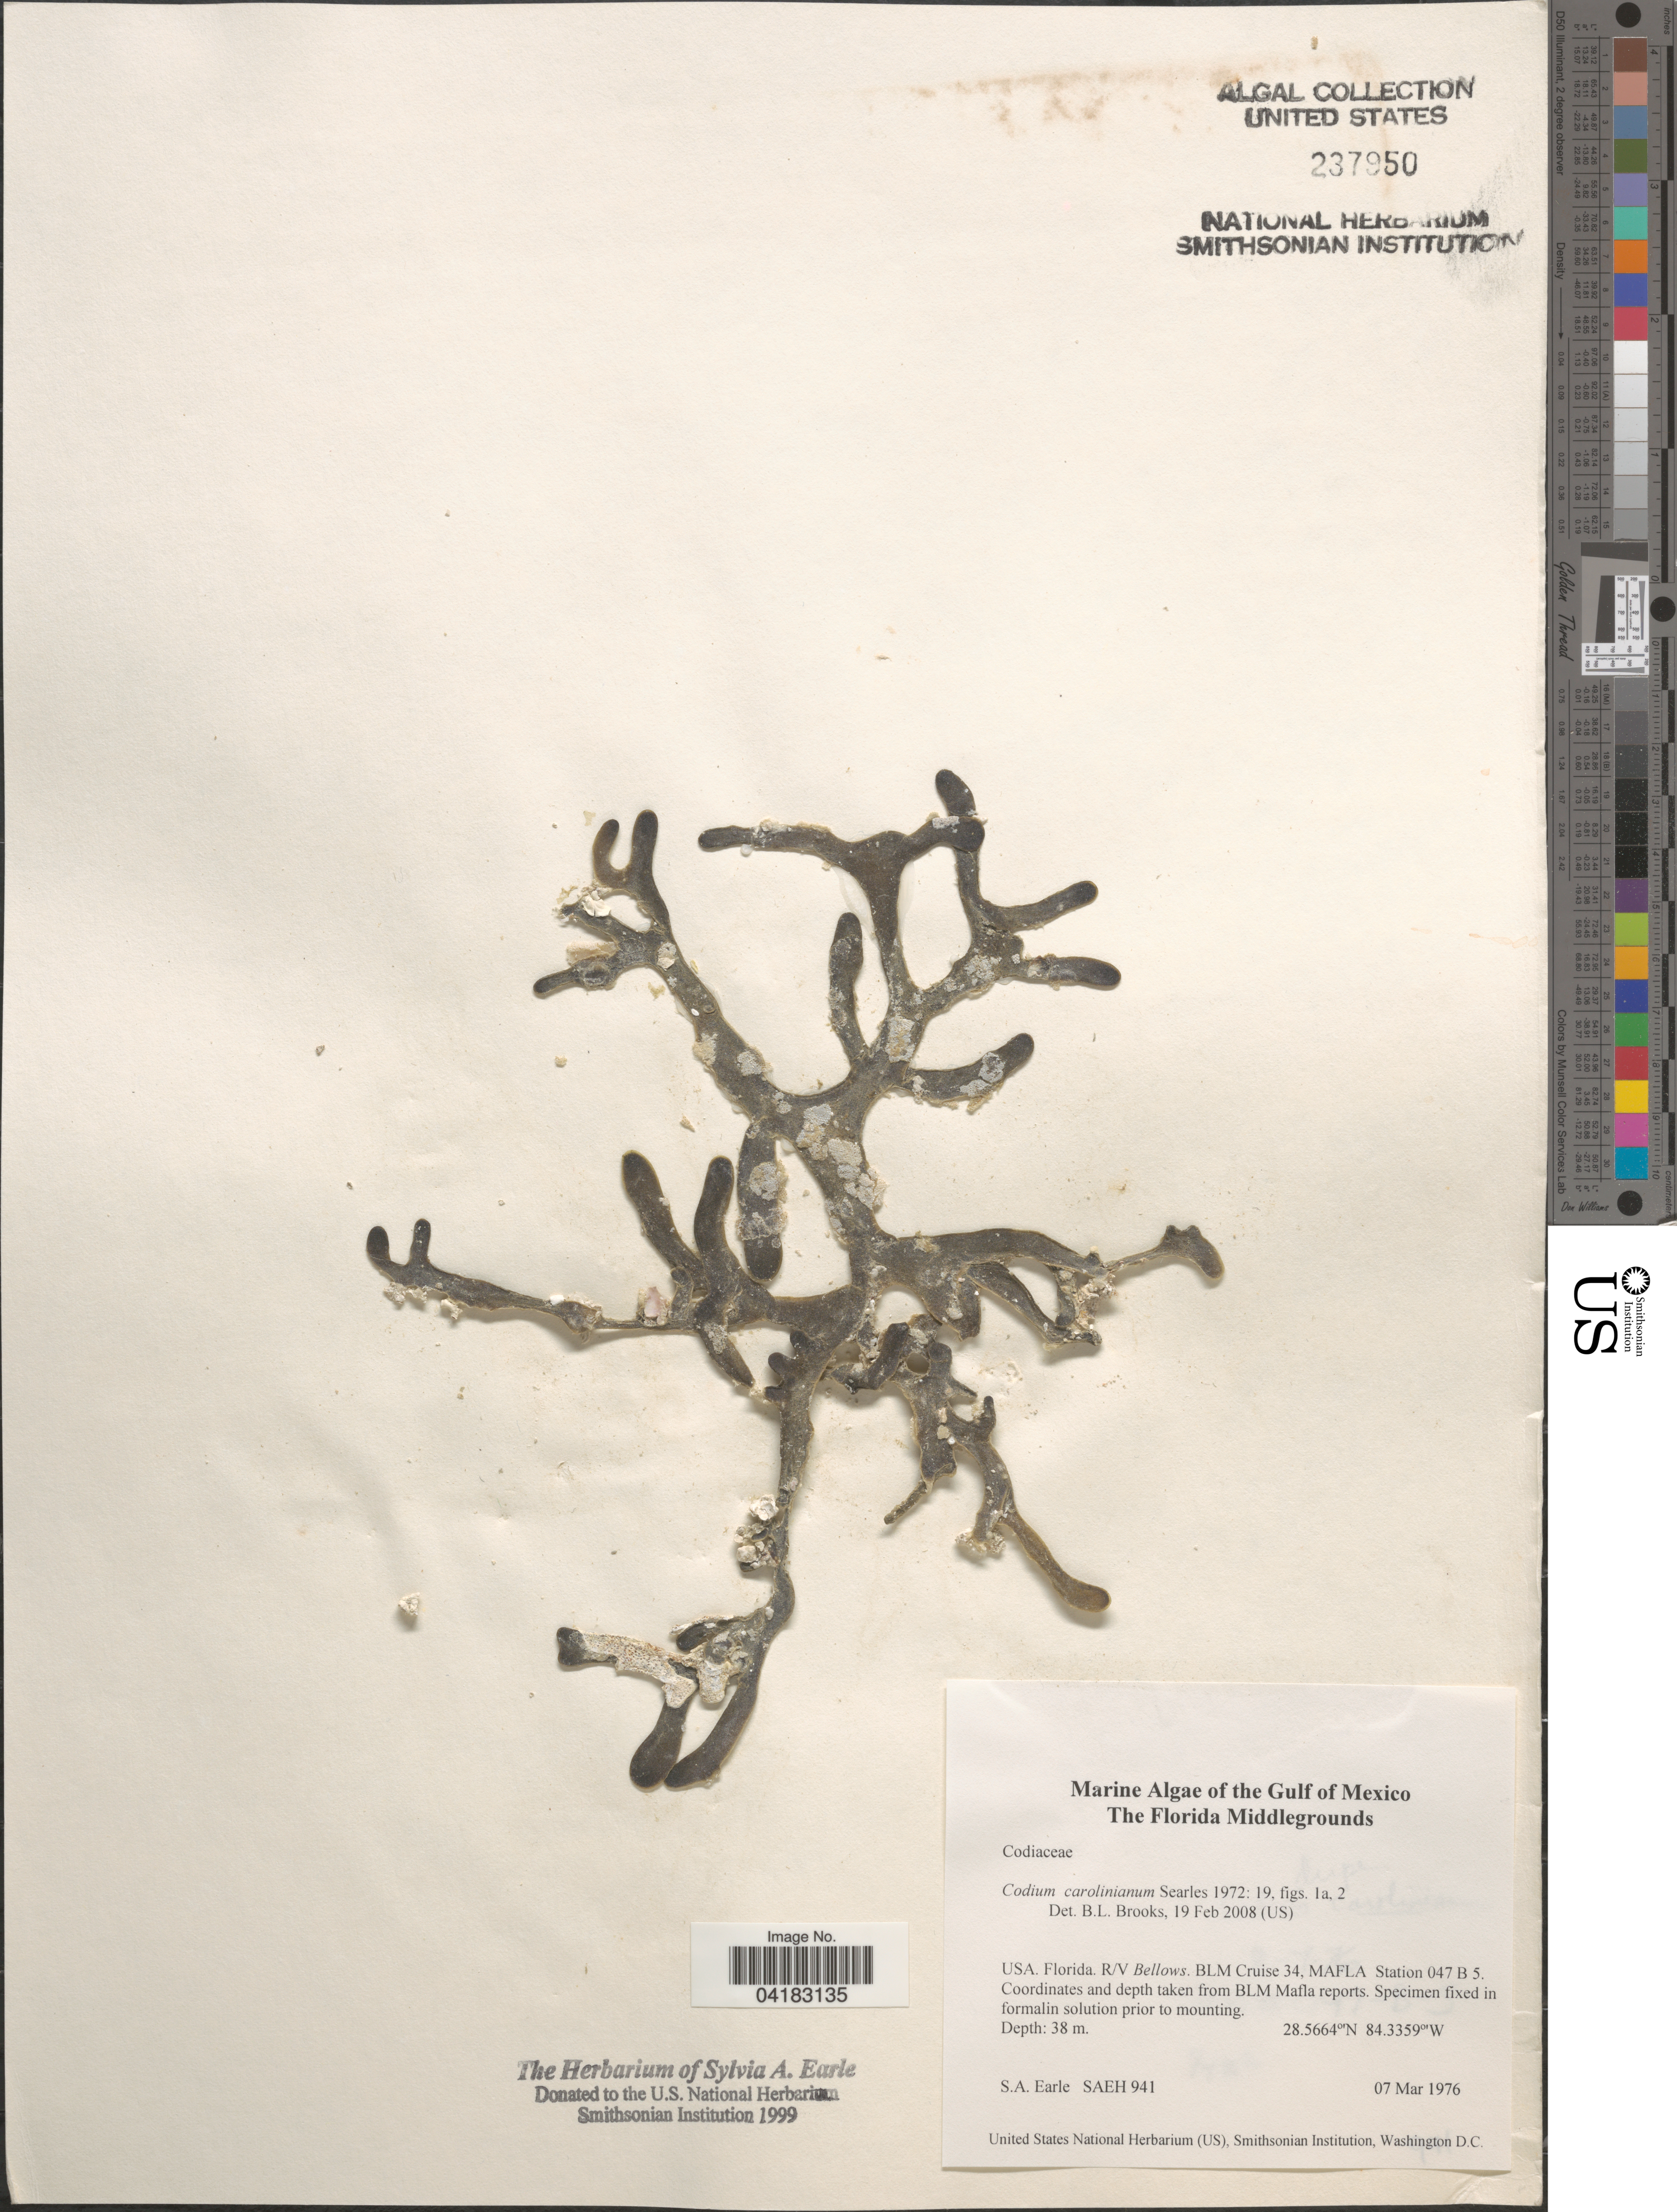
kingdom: Plantae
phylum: Chlorophyta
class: Ulvophyceae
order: Bryopsidales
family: Codiaceae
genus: Codium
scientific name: Codium carolinianum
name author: Searles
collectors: S. A. Earle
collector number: SAEH941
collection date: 1976-03-07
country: United States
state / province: Florida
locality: Gulf of Mexico. The Florida Middlegrounds. R/V Bellows. BLM Cruise 34, MAFLA Station 047 B 5.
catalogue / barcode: US 237950